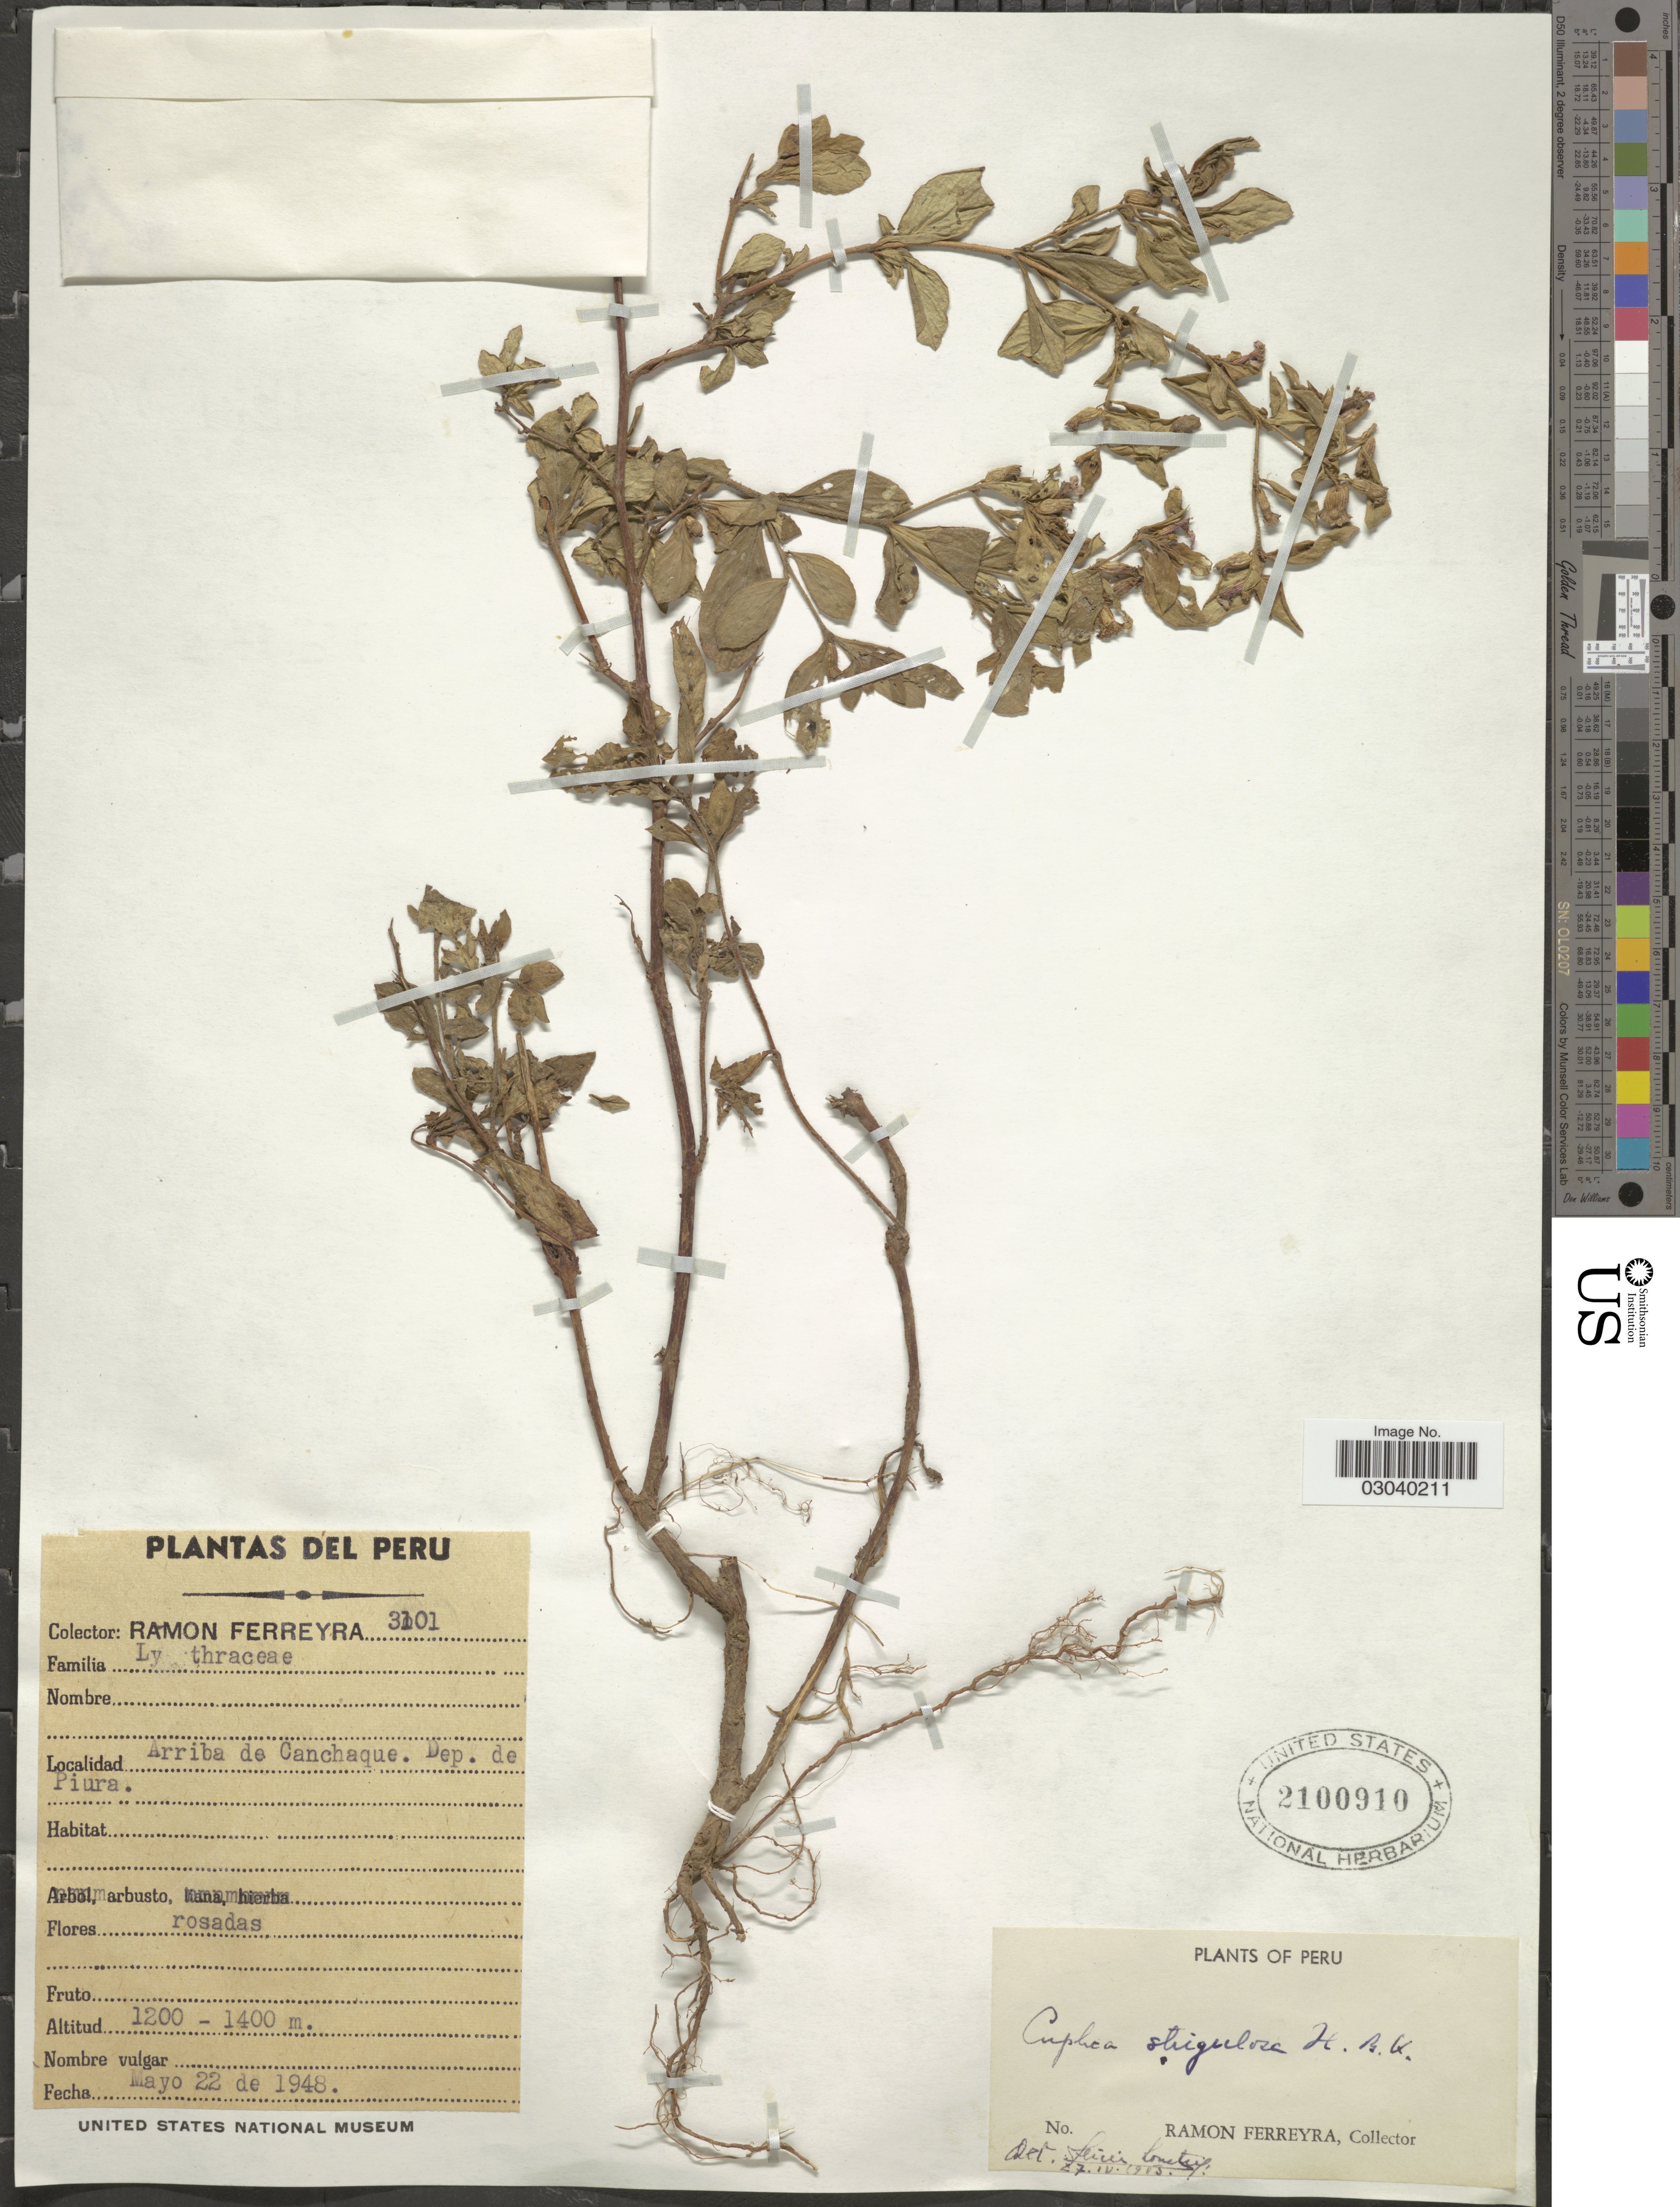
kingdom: Plantae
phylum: Tracheophyta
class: Magnoliopsida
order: Myrtales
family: Lythraceae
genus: Cuphea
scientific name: Cuphea strigulosa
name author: Kunth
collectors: R. A. Ferreyra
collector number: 3101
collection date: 1948-05-22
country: Peru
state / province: Piura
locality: Arriba de Canchaque. Dep. de Piura.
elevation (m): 1200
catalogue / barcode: US 2100910